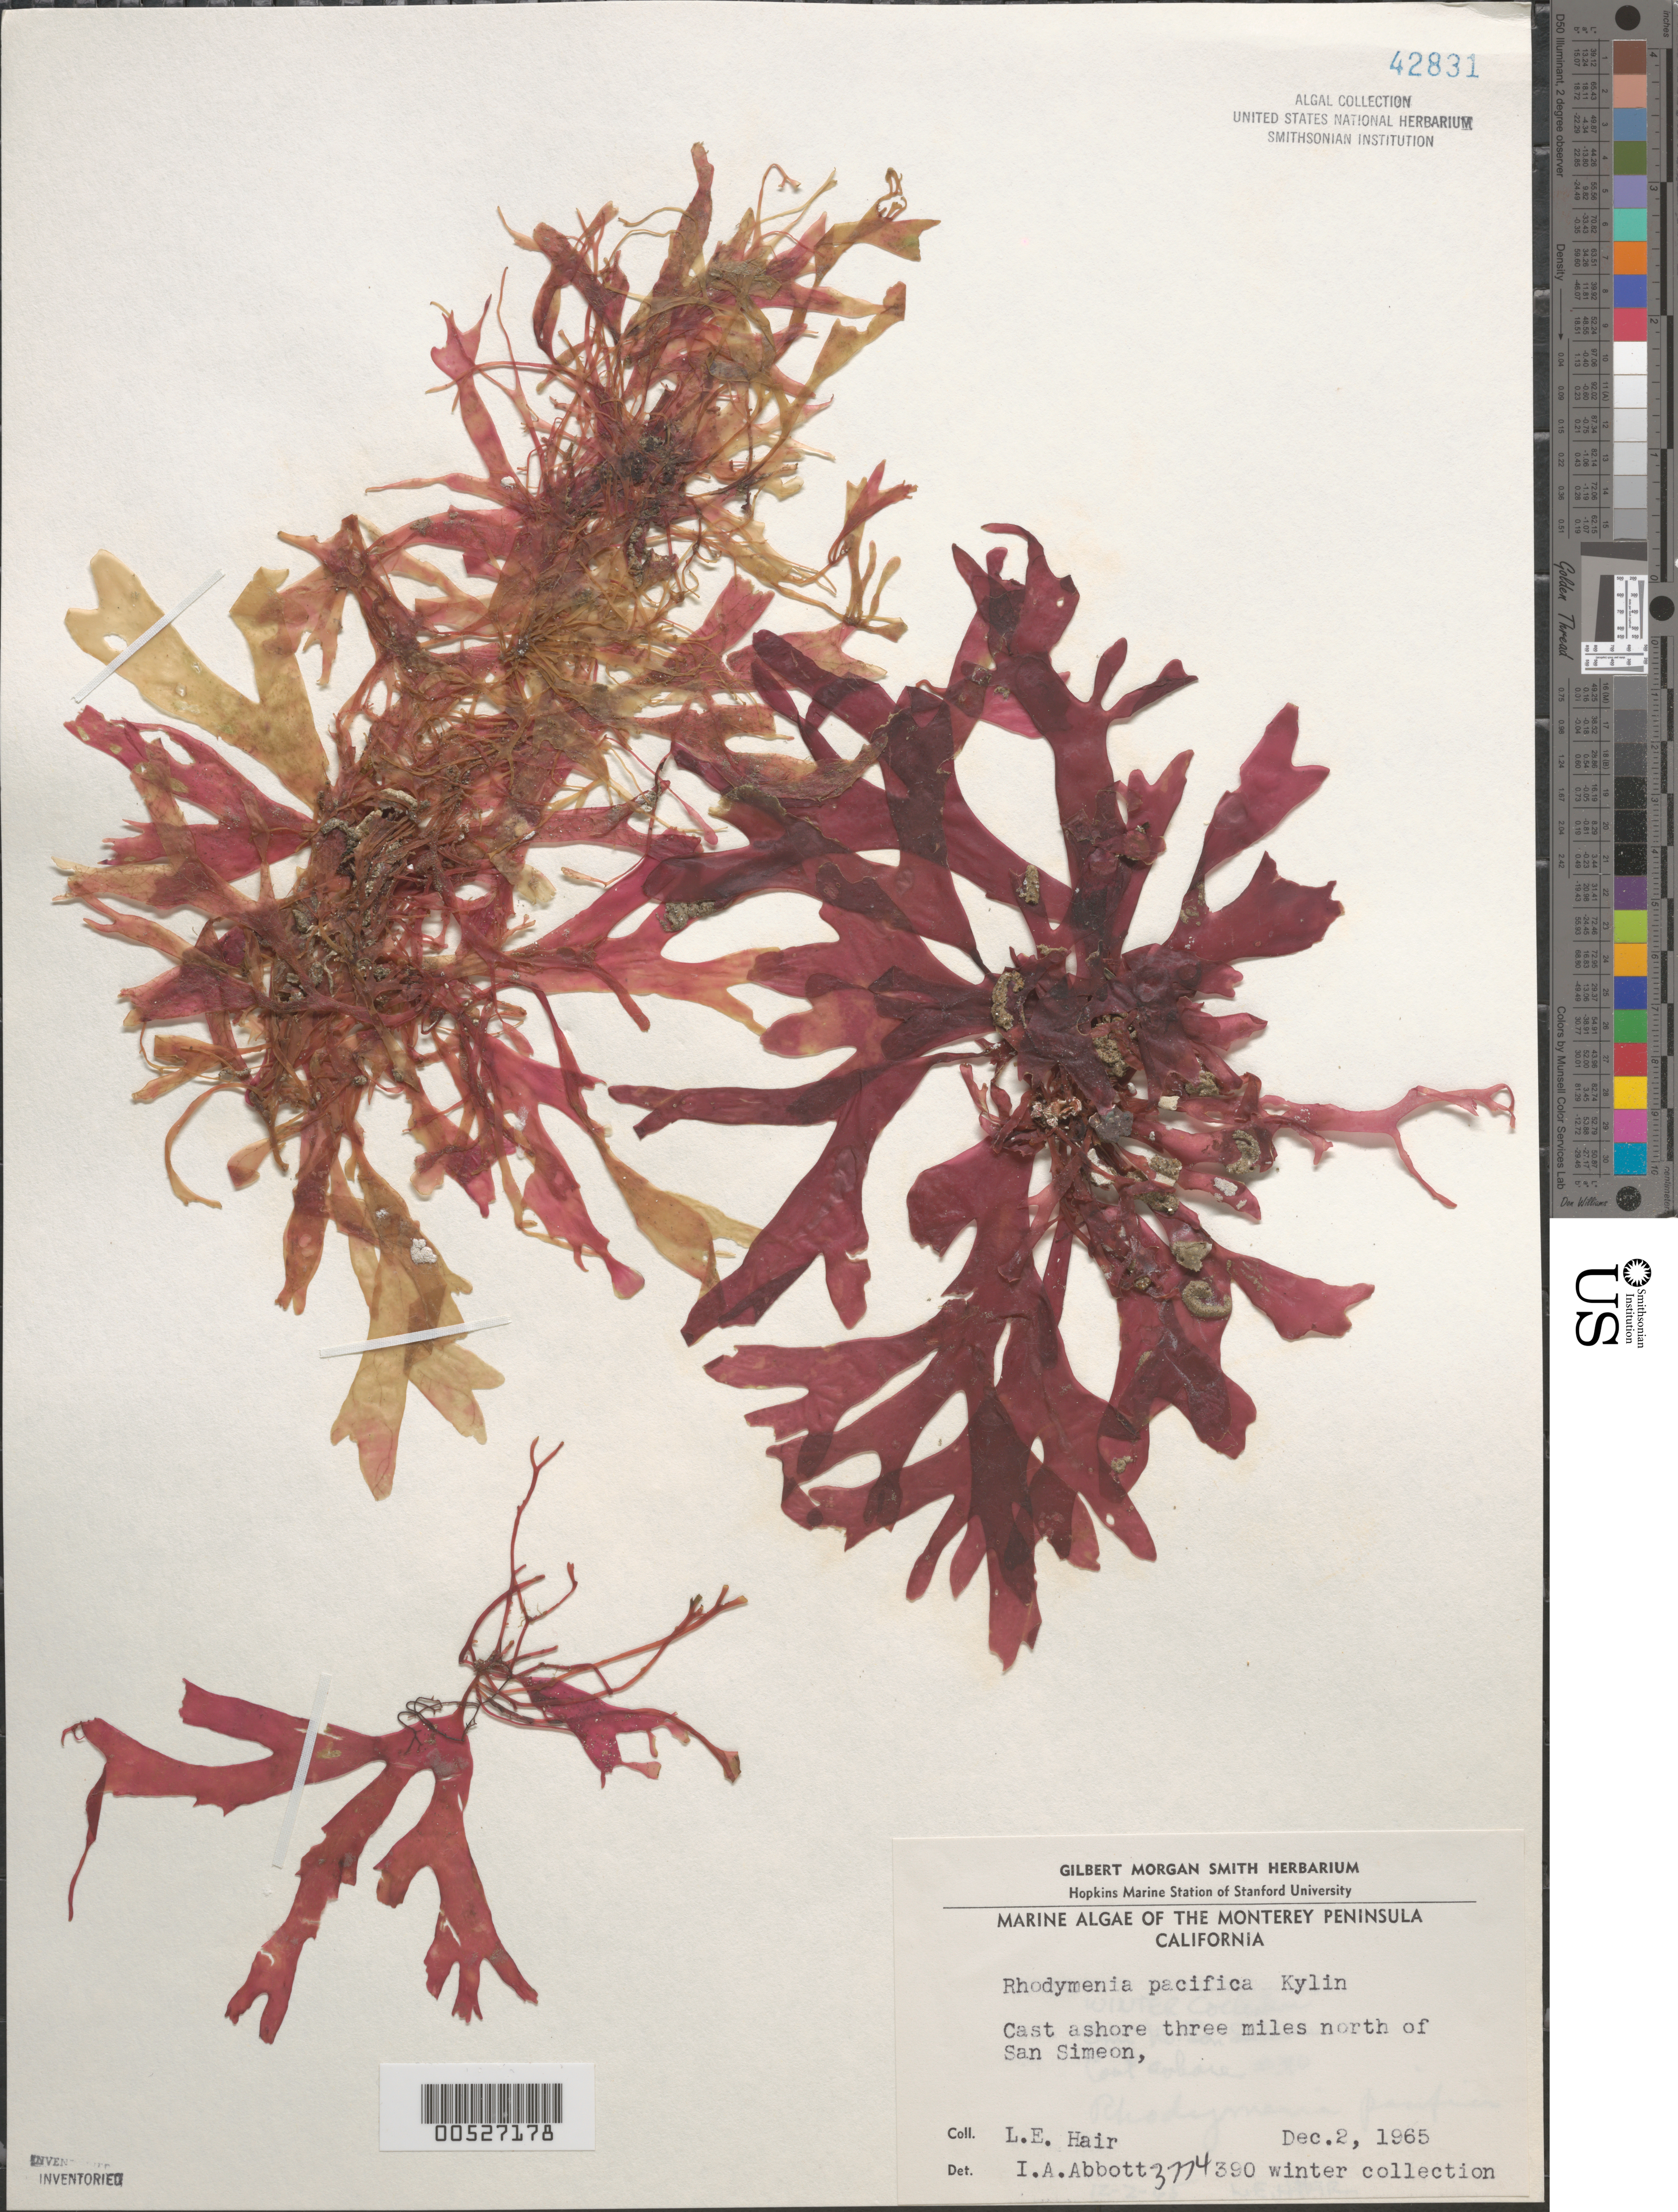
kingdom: Plantae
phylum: Rhodophyta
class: Florideophyceae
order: Rhodymeniales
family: Rhodymeniaceae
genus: Rhodymenia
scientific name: Rhodymenia pacifica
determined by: Abbott, Isabella A.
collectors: L. Hair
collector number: IAA 3774 & LEH 390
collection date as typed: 02 Dec 1965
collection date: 1965-12-02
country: United States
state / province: California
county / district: San Luis Obispo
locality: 3 miles north of San Simeon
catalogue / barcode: US 42831